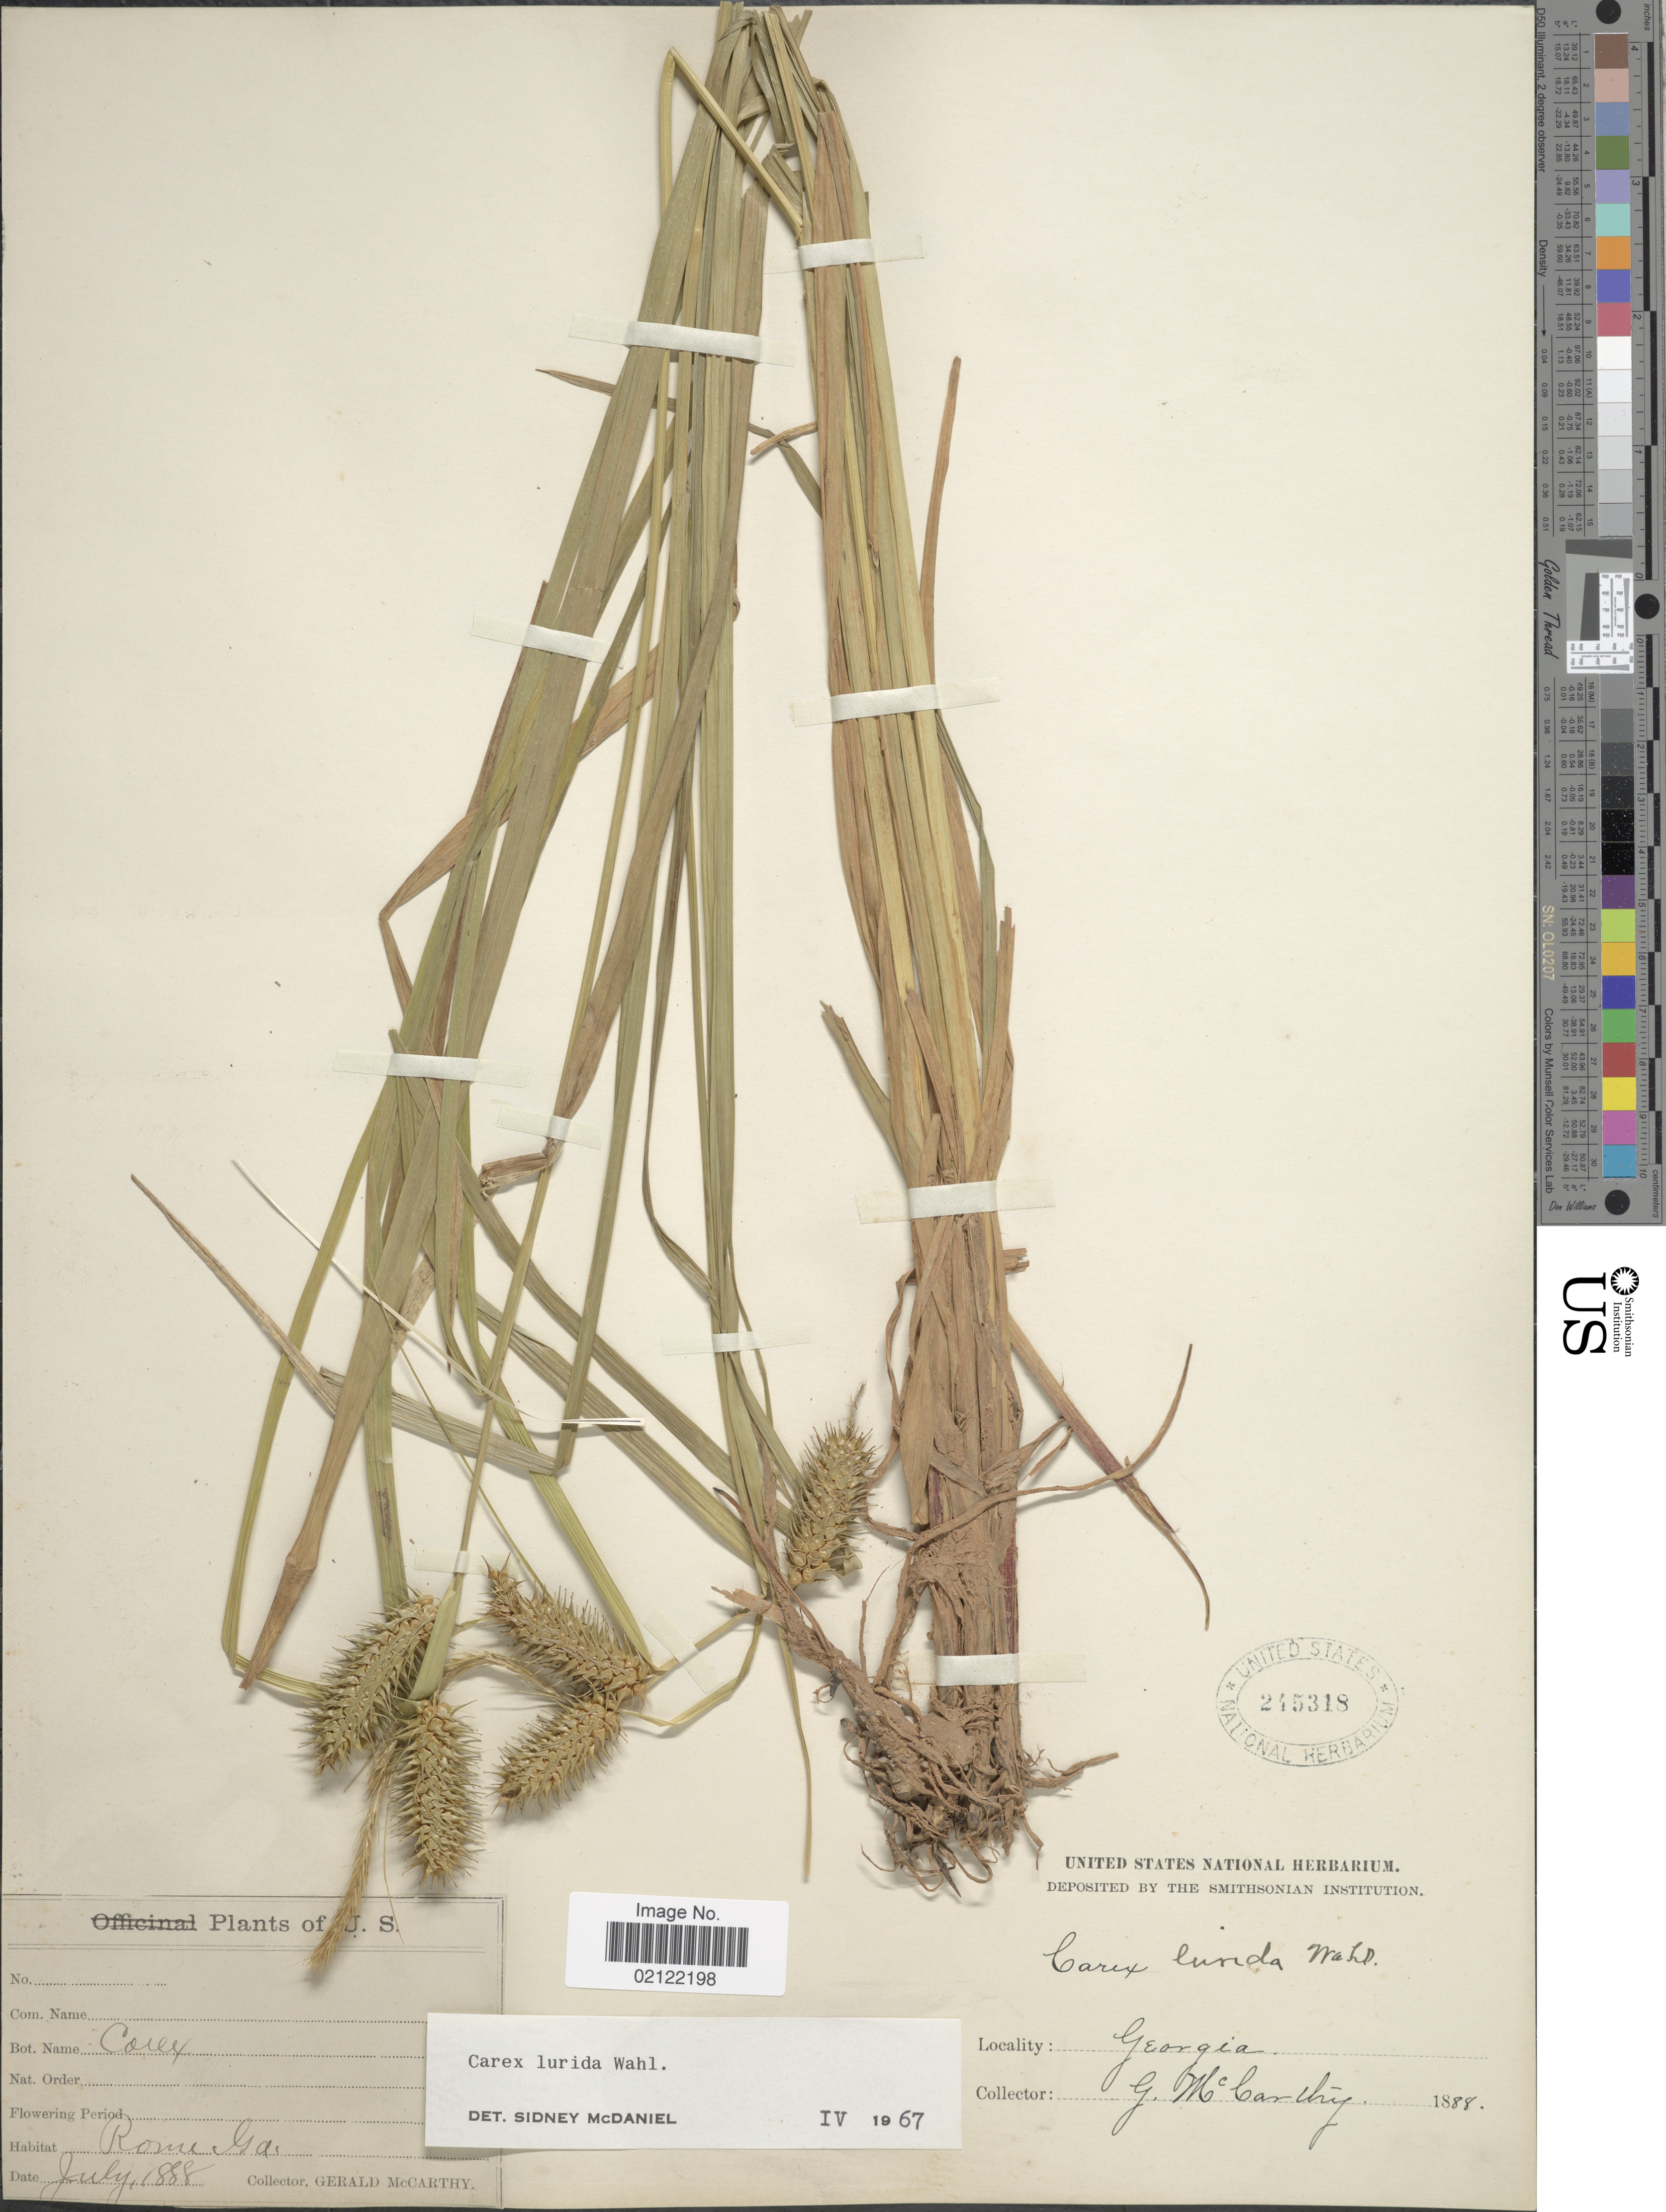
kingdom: Plantae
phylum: Tracheophyta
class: Liliopsida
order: Poales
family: Cyperaceae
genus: Carex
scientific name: Carex lurida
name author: Wahlenb.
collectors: G. McCarthy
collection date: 1888-07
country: United States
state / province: Georgia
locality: Rome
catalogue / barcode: US 245318